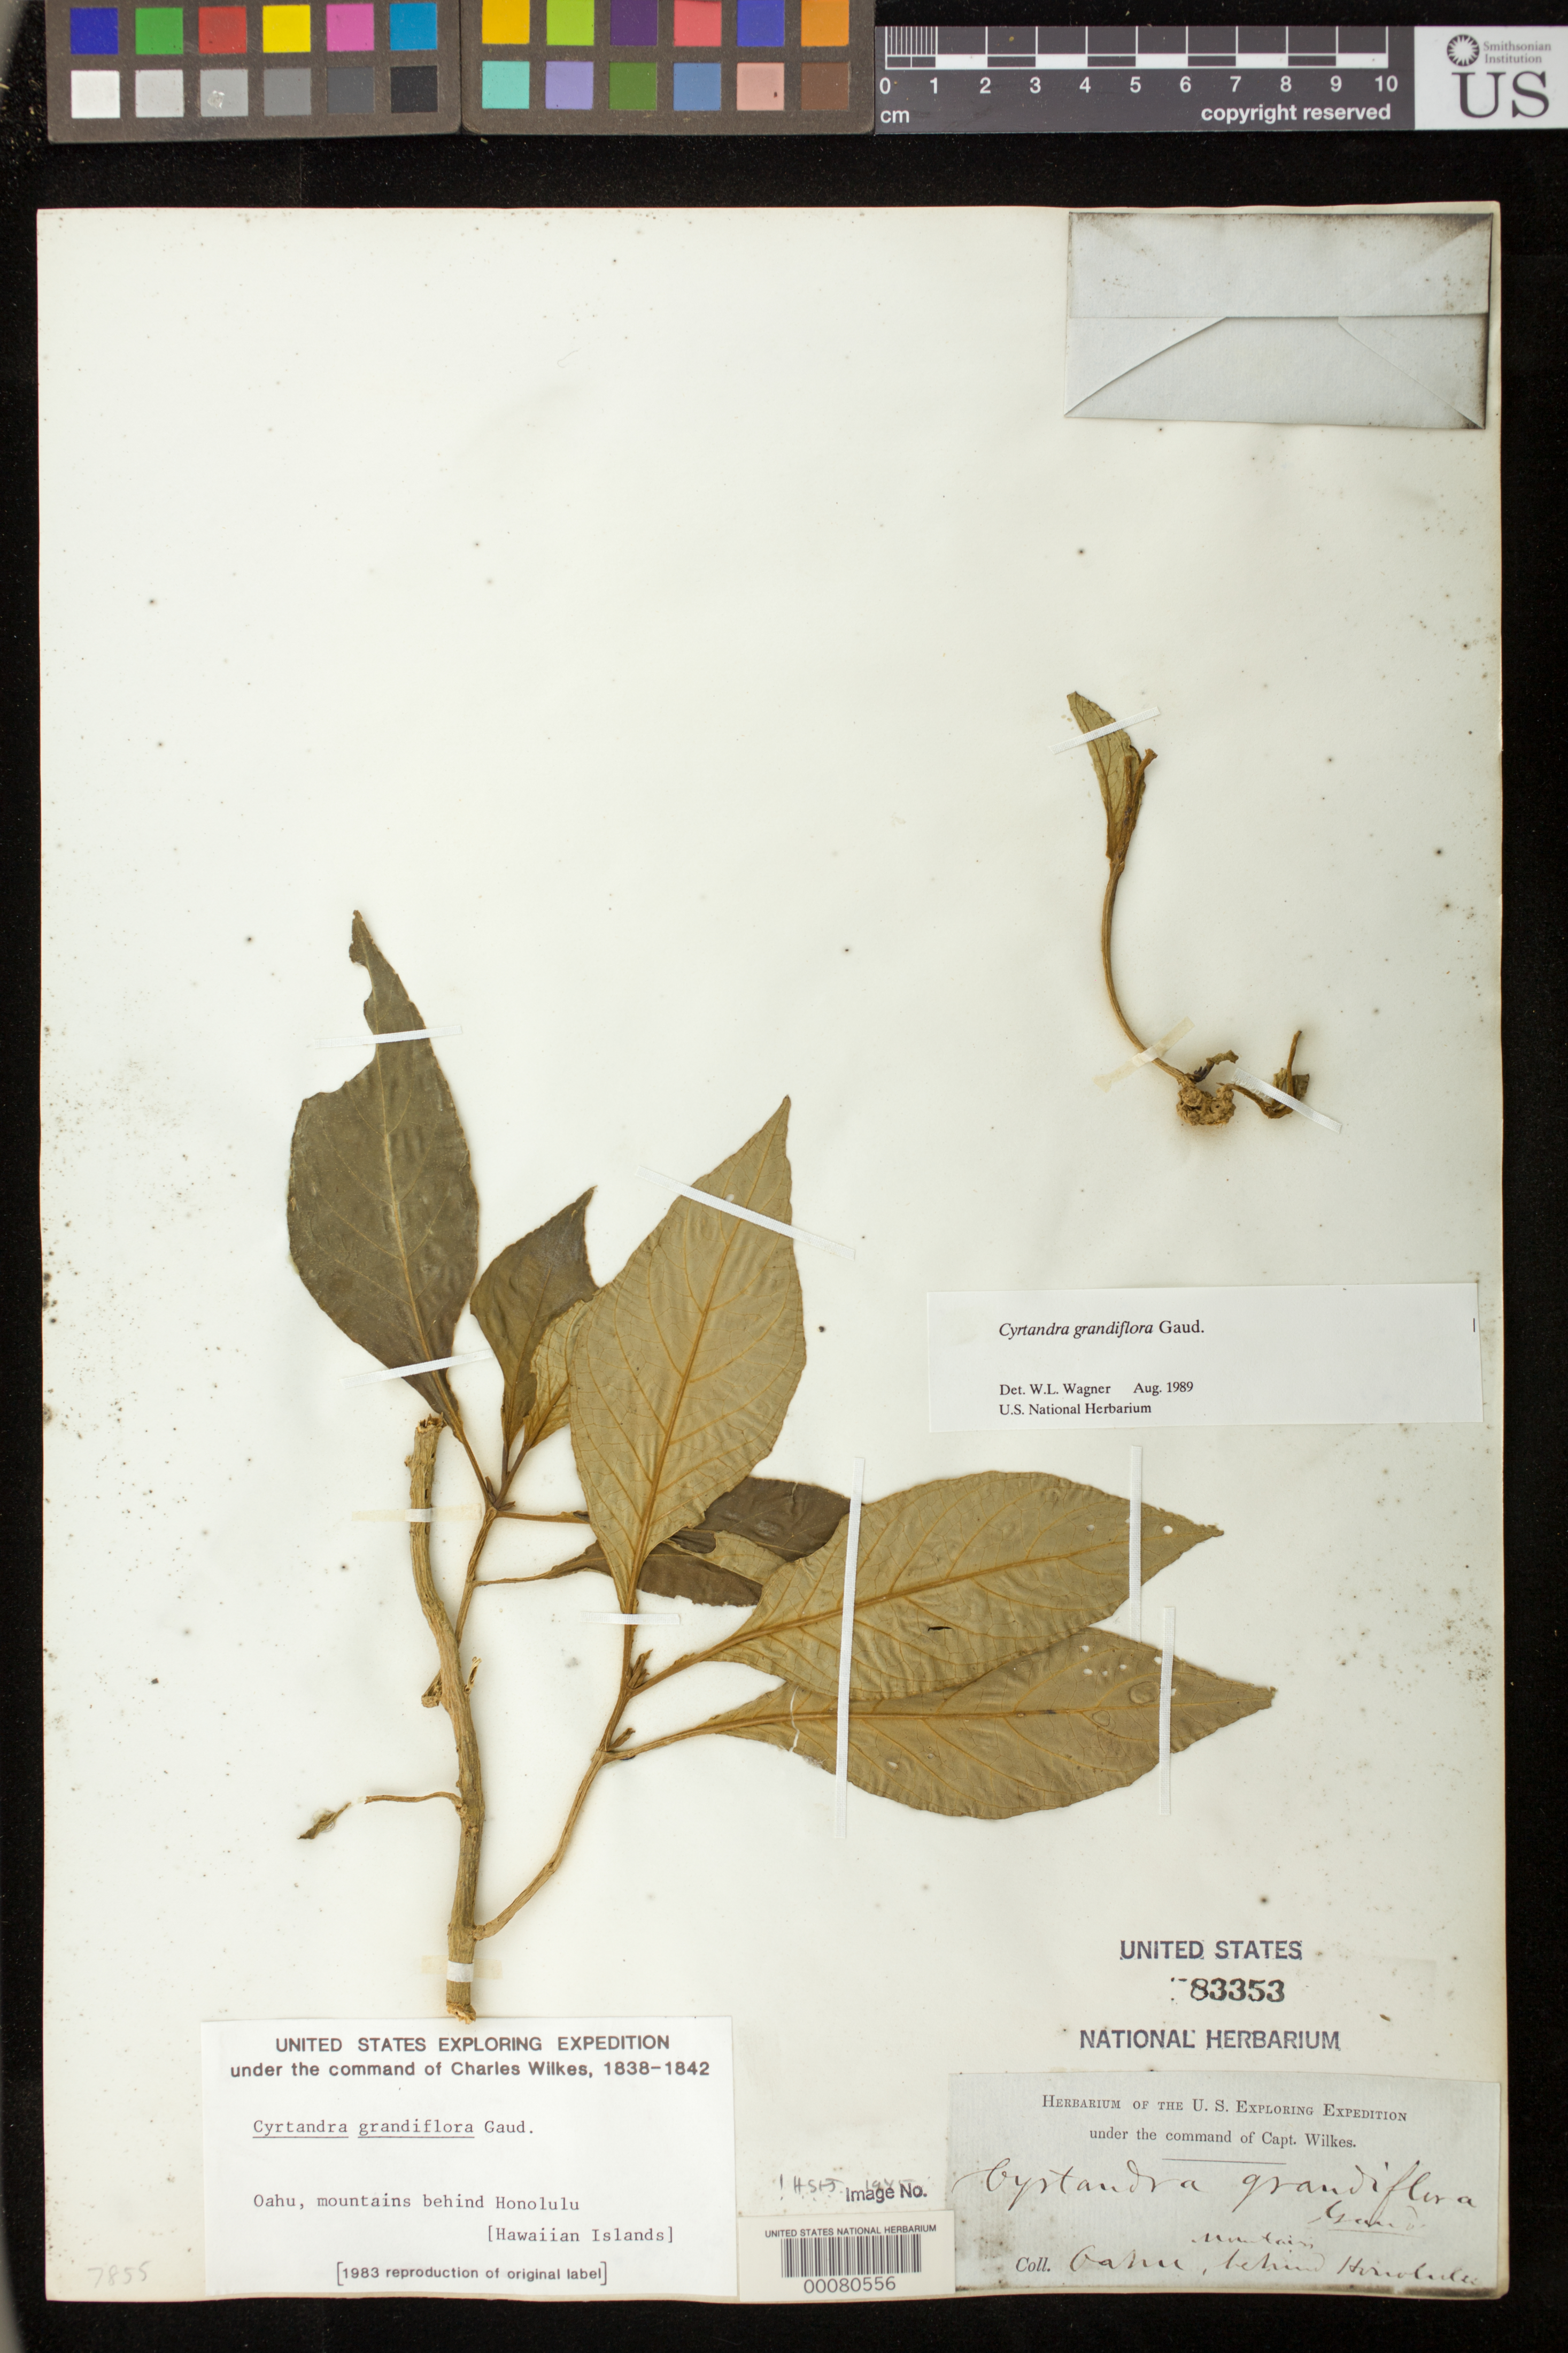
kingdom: Plantae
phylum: Tracheophyta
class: Magnoliopsida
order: Lamiales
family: Gesneriaceae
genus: Cyrtandra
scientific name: Cyrtandra grandiflora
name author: Gaudich.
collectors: Wilkes Explor. Exped.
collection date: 1838/1842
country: United States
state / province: Hawaii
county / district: Honolulu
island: Oahu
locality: Oahu, mountains behind Honolulu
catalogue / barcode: US 83353